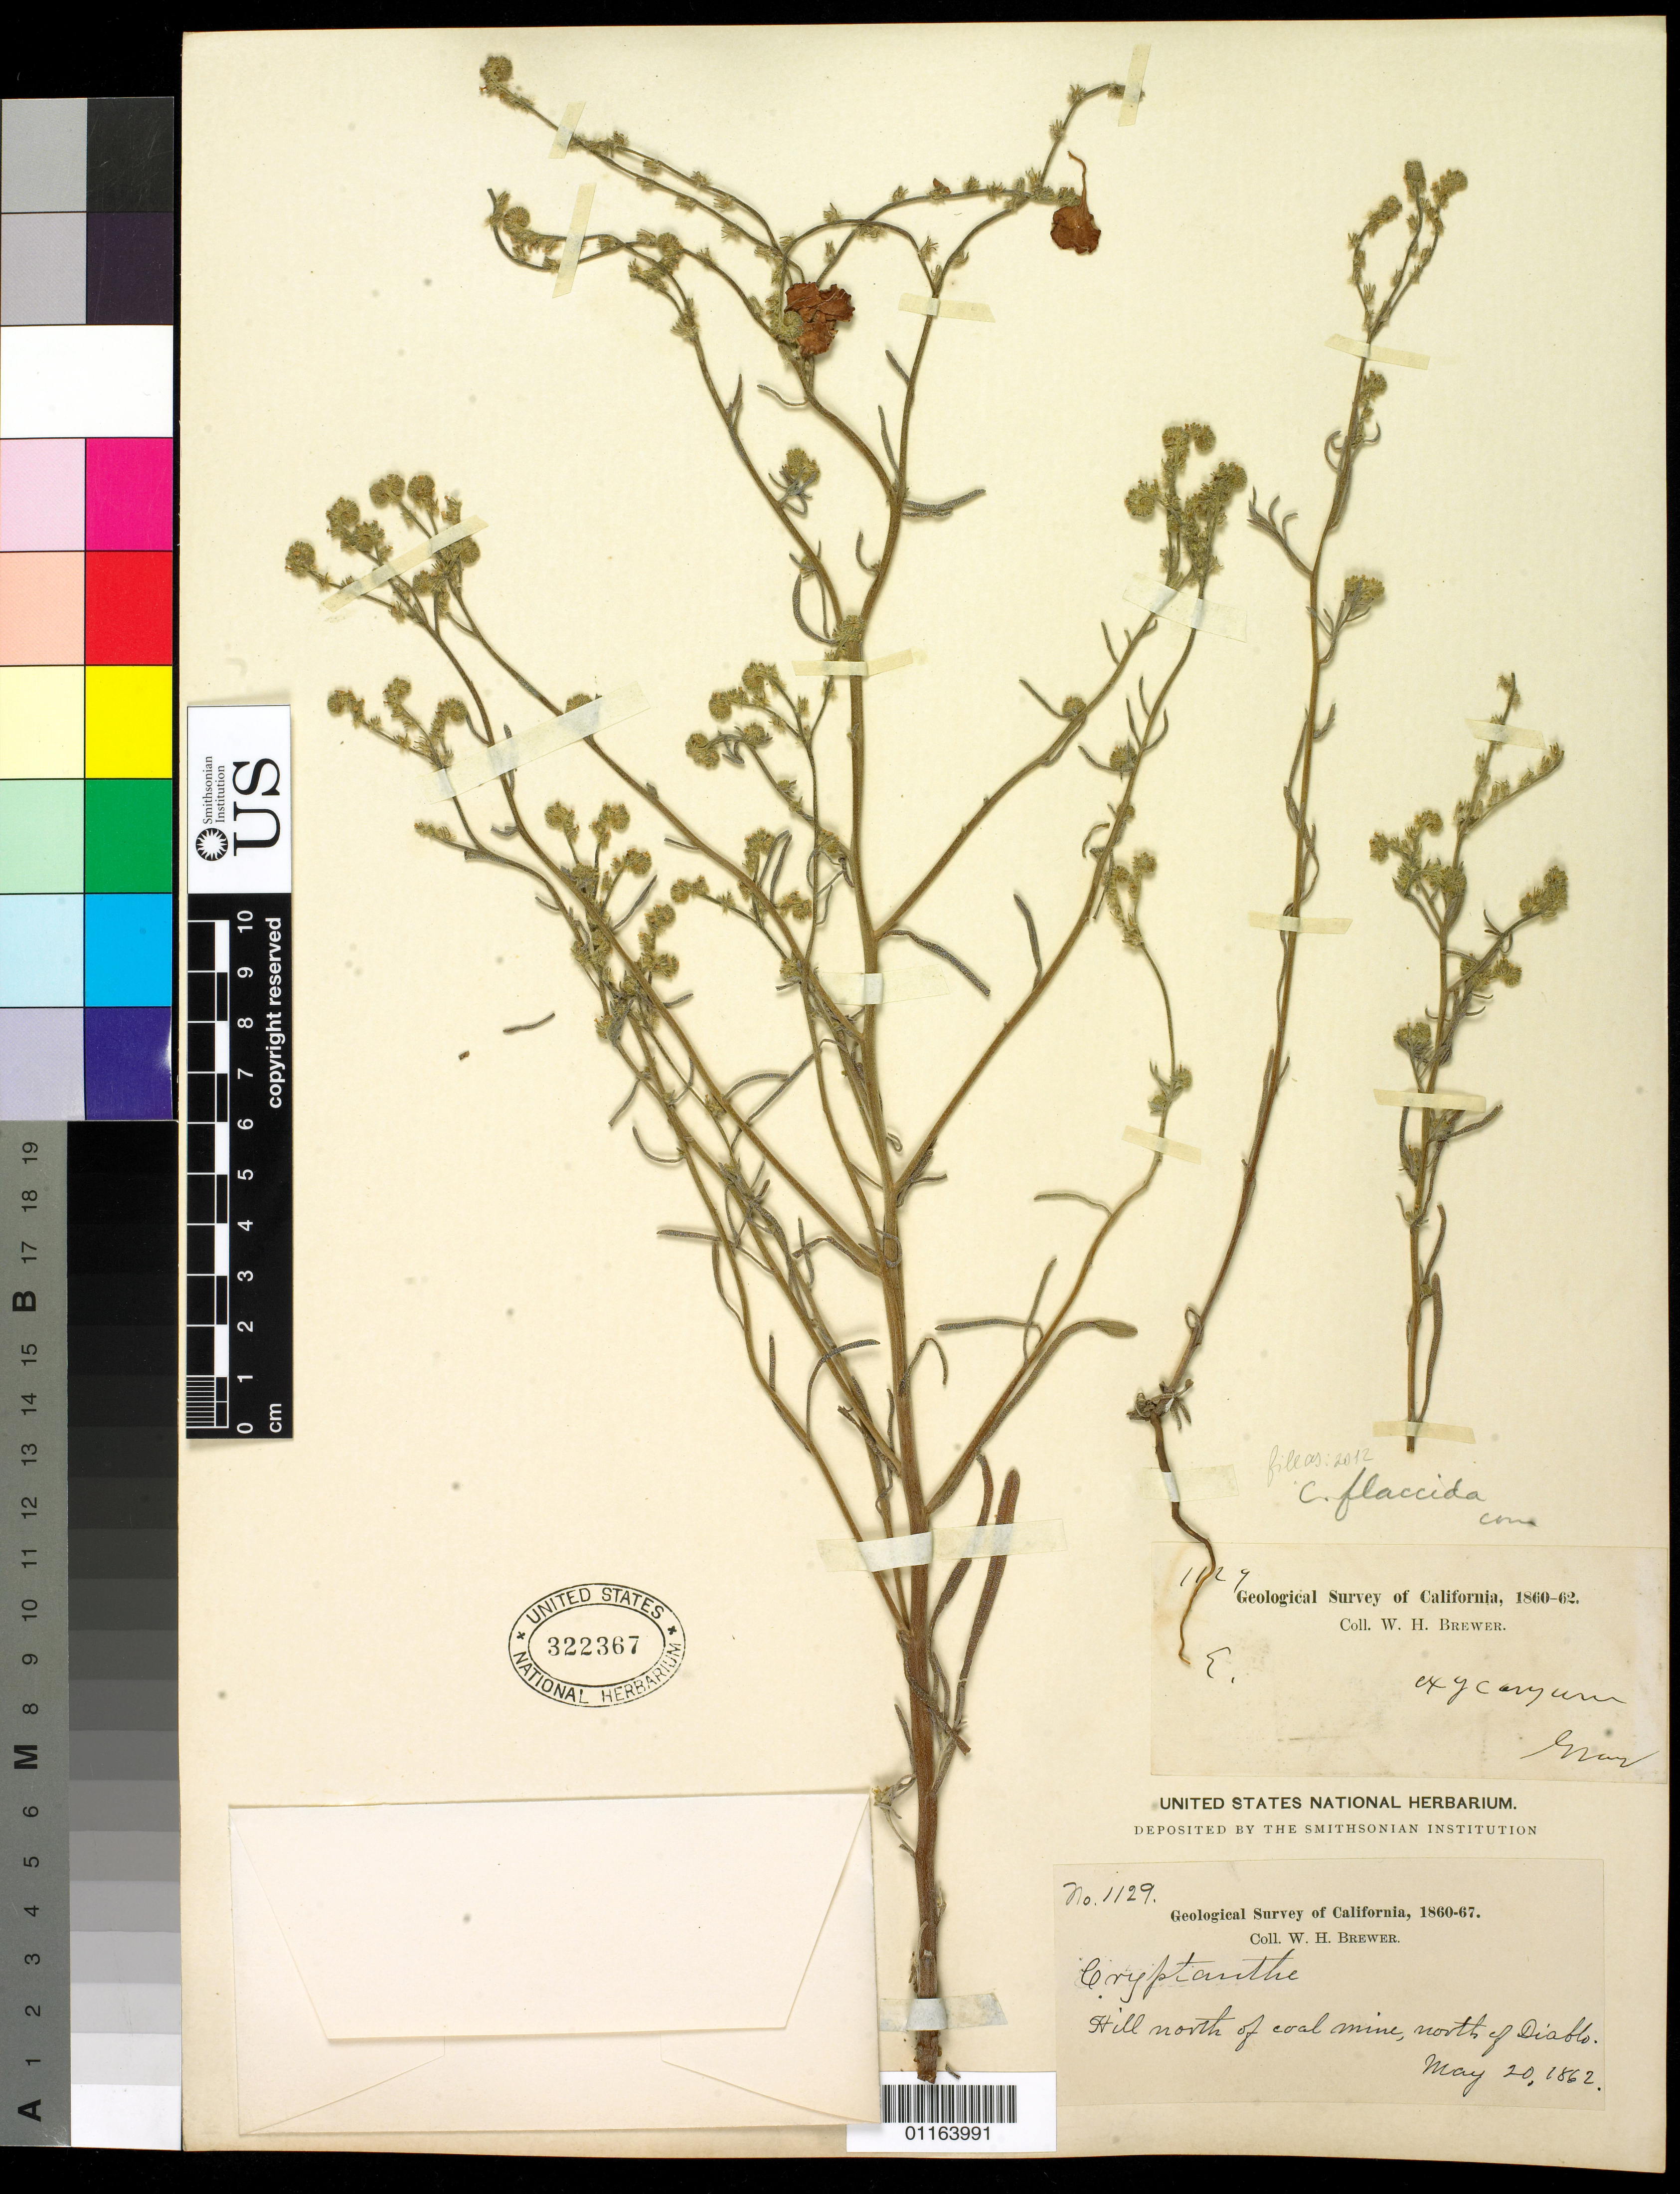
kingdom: Plantae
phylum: Tracheophyta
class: Magnoliopsida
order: Boraginales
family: Boraginaceae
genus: Cryptantha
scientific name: Cryptantha flaccida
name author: (Douglas ex Lehm.) Greene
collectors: W. H. Brewer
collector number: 1129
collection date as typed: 20 May 1862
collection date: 1862-05-20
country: United States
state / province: California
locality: Hill north of coal mine, north of Diablo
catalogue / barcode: US 322367